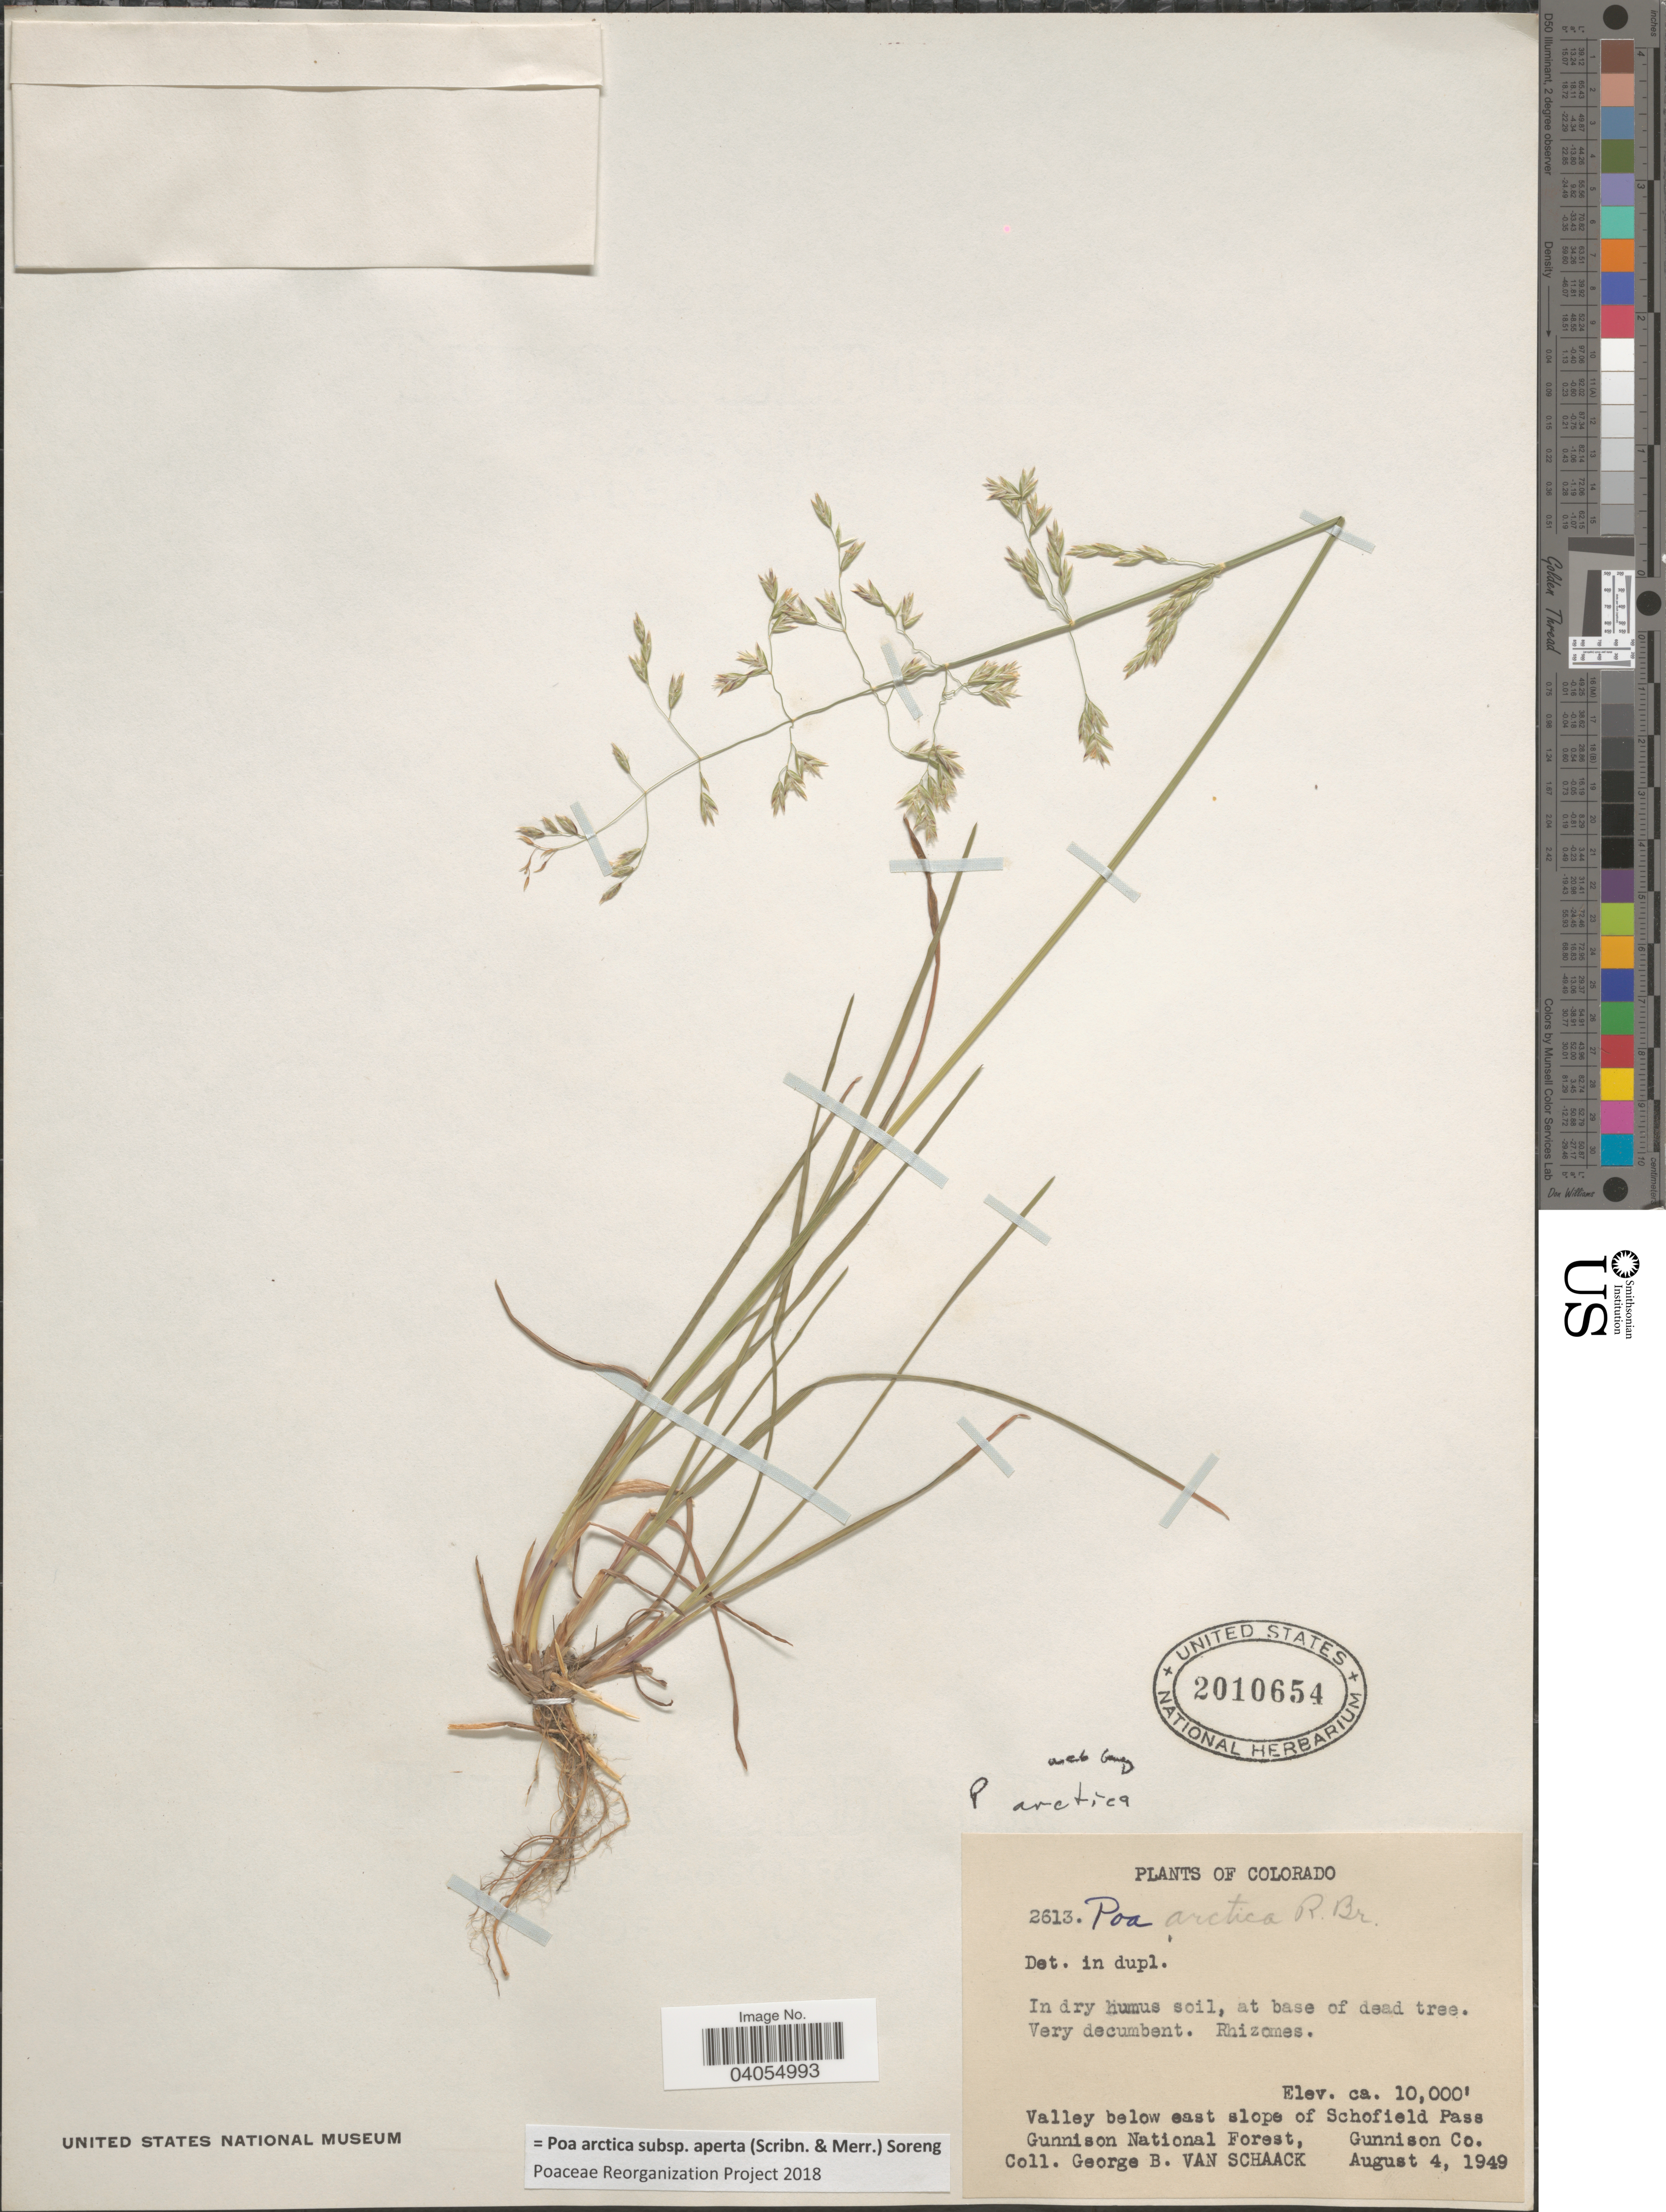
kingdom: Plantae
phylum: Tracheophyta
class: Liliopsida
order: Poales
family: Poaceae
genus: Poa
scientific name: Poa arctica subsp. aperta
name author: (Scribn. & Merr.) Soreng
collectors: G. Van Schaack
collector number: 2613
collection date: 1949-08-04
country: United States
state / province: Colorado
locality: Valley below east slope of Schofield Pass. Gunnison National Forest, Gunnison Co.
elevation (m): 3048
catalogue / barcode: US 2010654